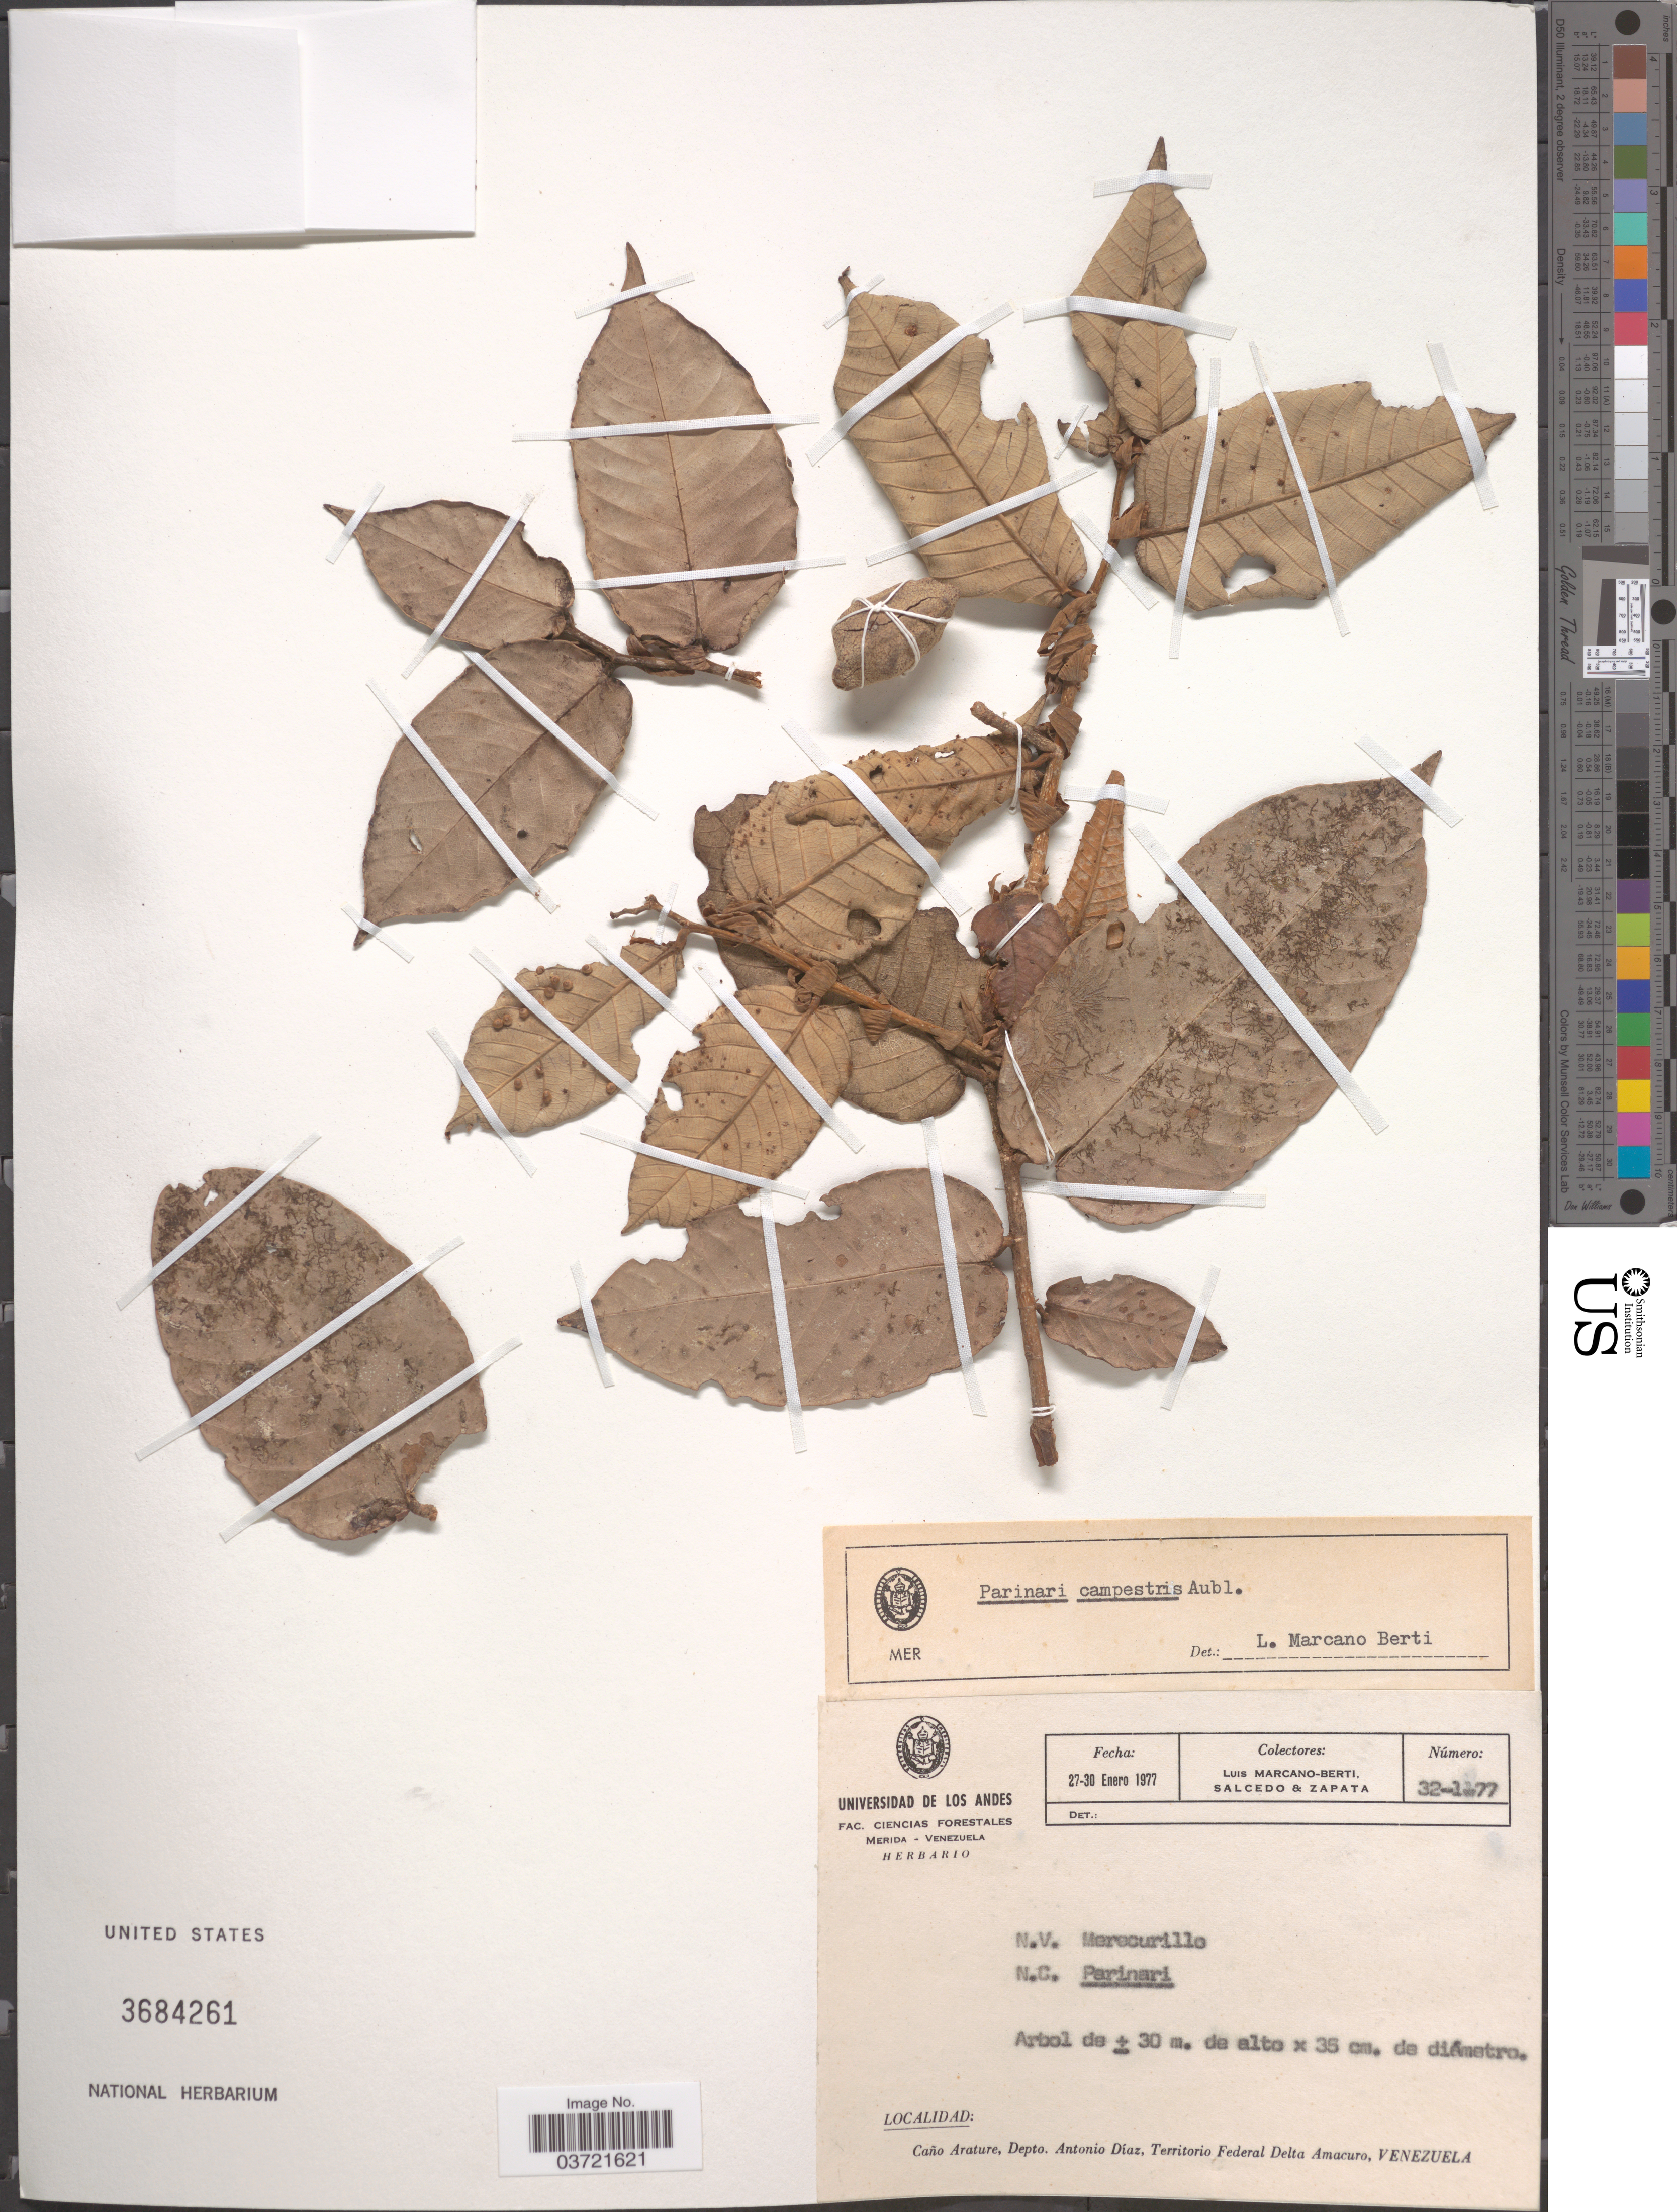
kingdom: Plantae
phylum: Tracheophyta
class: Magnoliopsida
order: Malpighiales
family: Chrysobalanaceae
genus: Parinari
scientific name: Parinari campestris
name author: Aubl.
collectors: L. Marcano-Berti, Salcedo & -. Zapata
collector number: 32-1!77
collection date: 1977-01-27/1977-01-30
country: Venezuela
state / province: Delta Amacuro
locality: Caño Arature, Depto. Antonio Díaz, Territorio Federal Delta Amacuro.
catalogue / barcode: US 3684261